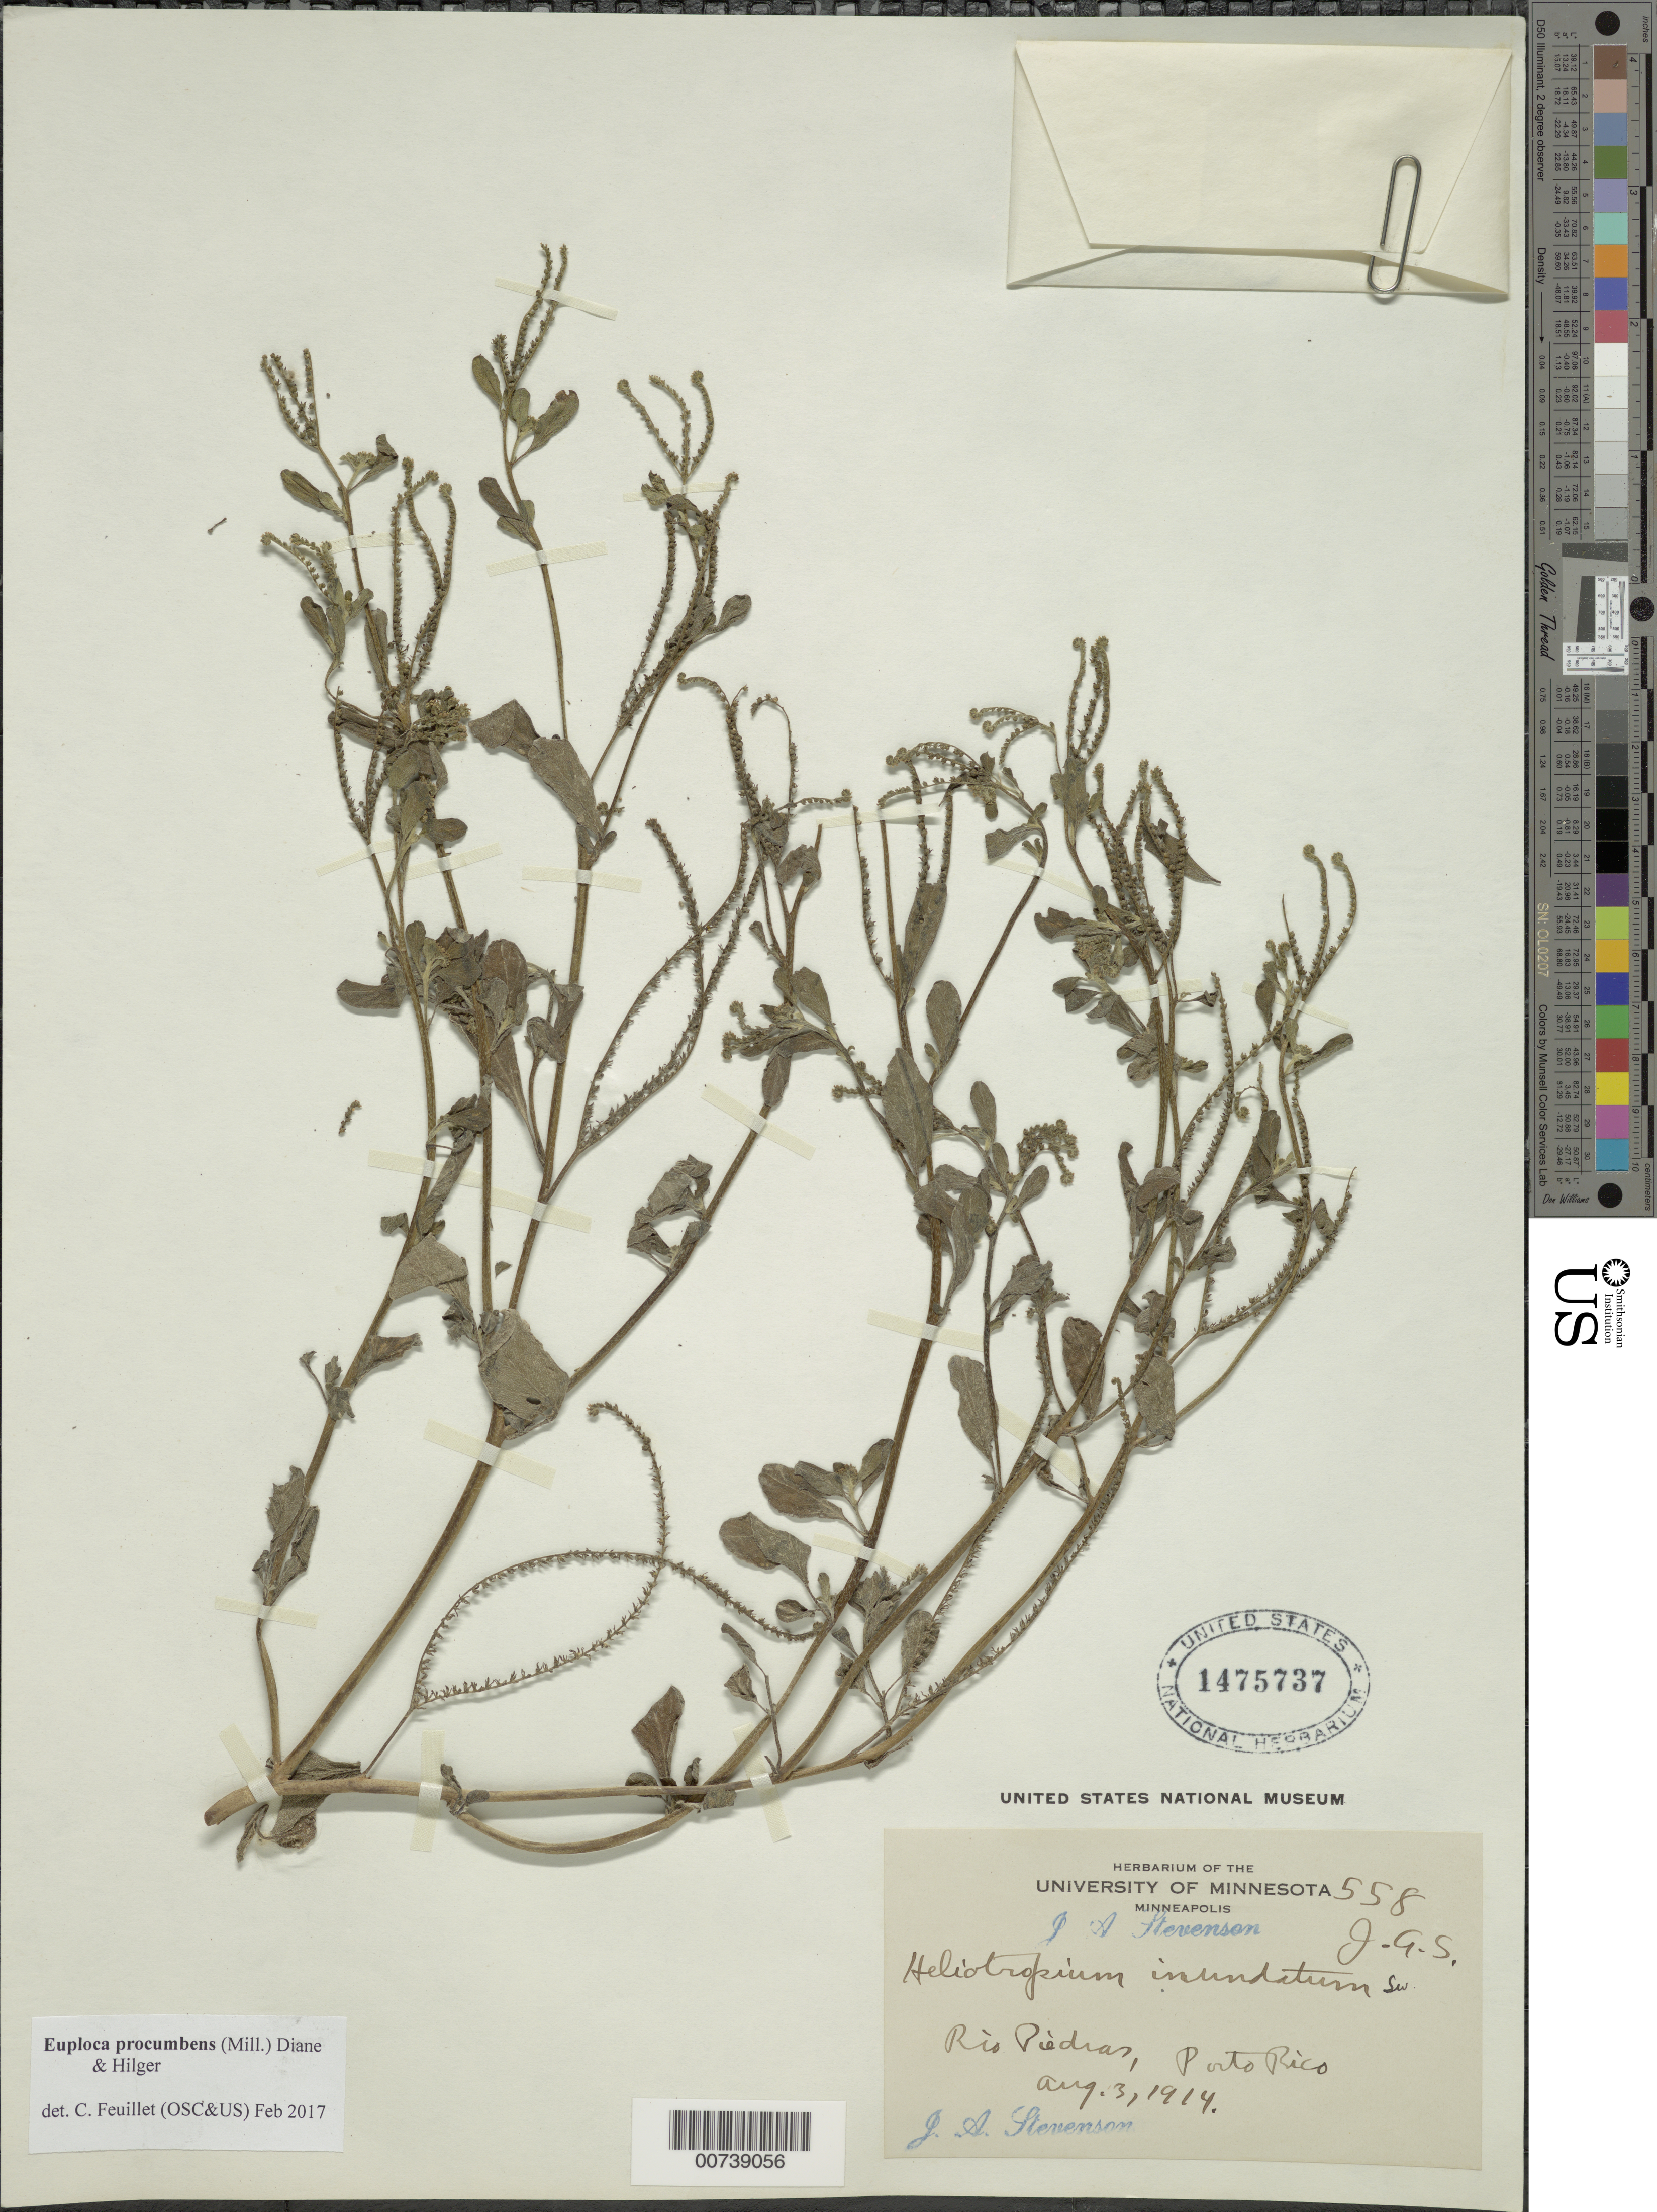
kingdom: Plantae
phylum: Tracheophyta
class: Magnoliopsida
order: Boraginales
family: Heliotropiaceae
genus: Euploca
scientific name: Euploca procumbens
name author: (Mill.) Diane & Hilger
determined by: Feuillet, C.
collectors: J. Stevenson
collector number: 558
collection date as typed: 03 Aug 1914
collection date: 1914-08-03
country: Puerto Rico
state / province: San Juan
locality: Río Piedras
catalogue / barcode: US 1475737